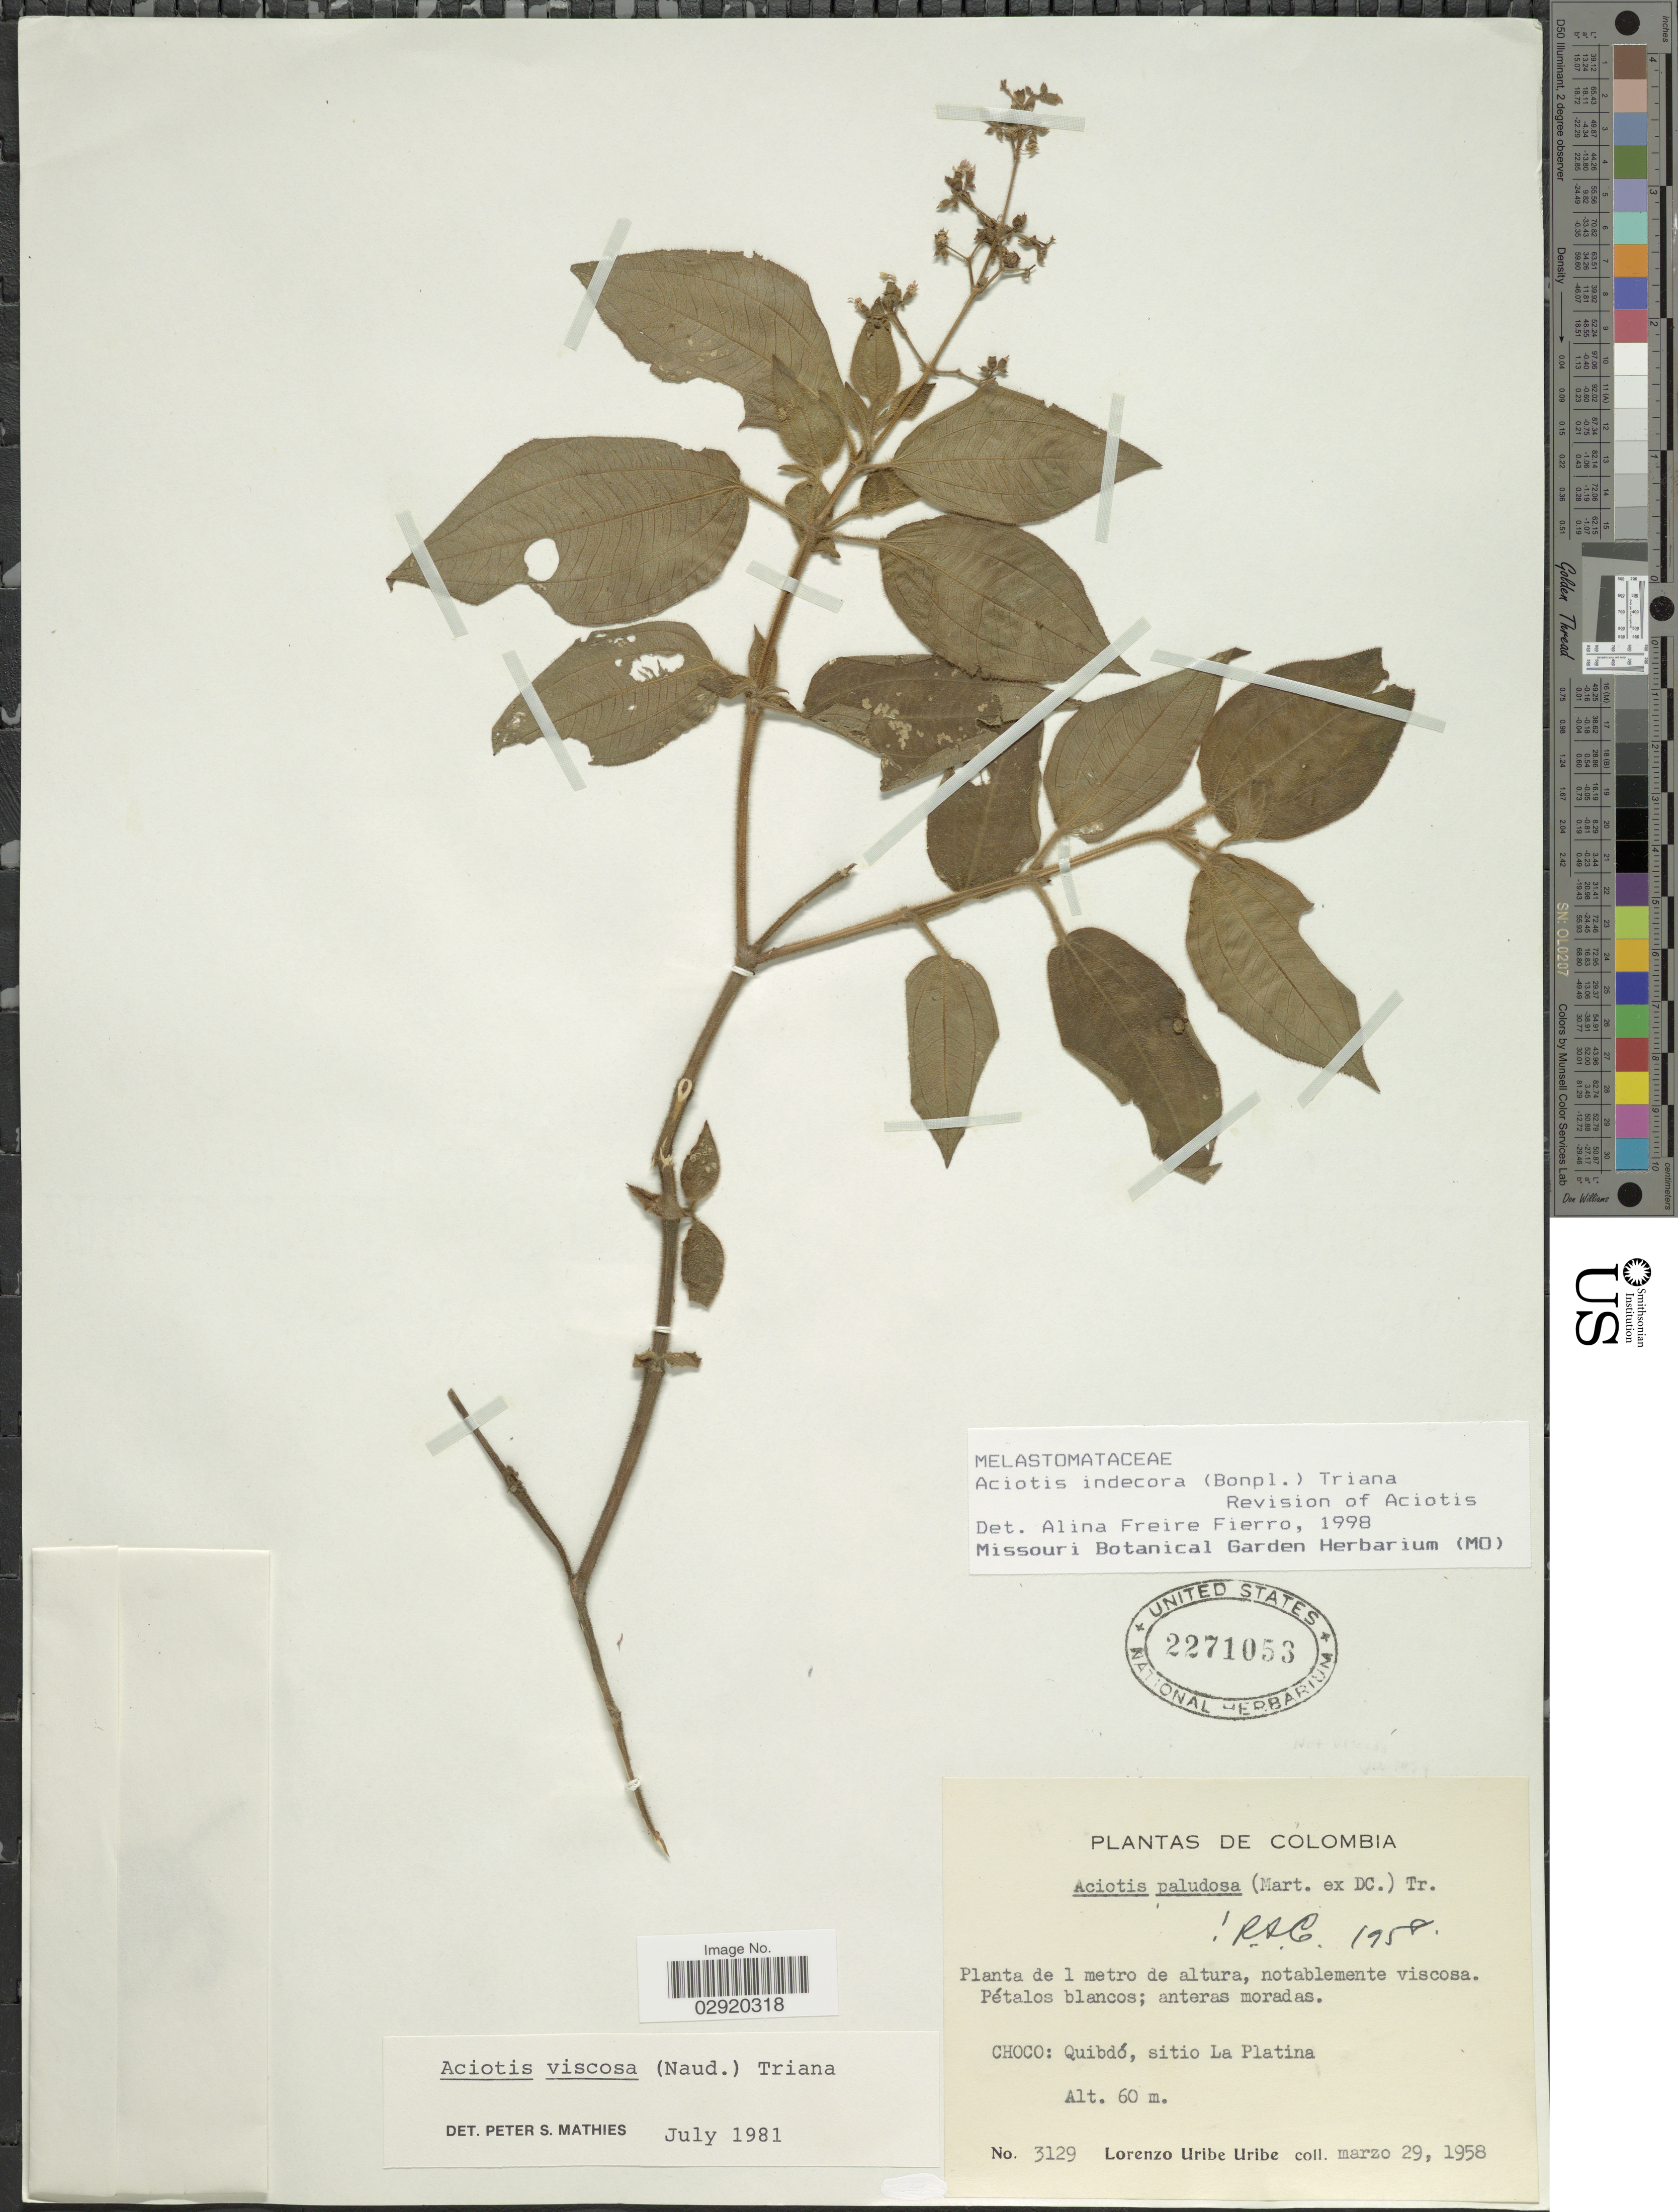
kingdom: Plantae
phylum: Tracheophyta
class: Magnoliopsida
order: Myrtales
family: Melastomataceae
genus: Aciotis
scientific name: Aciotis indecora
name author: (Bonpl.) Triana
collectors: L. Uribe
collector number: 3129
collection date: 1958-03-29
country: Colombia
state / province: Chocó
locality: Choco: Quibdó, sitio La Platina.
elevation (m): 60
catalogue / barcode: US 2271053